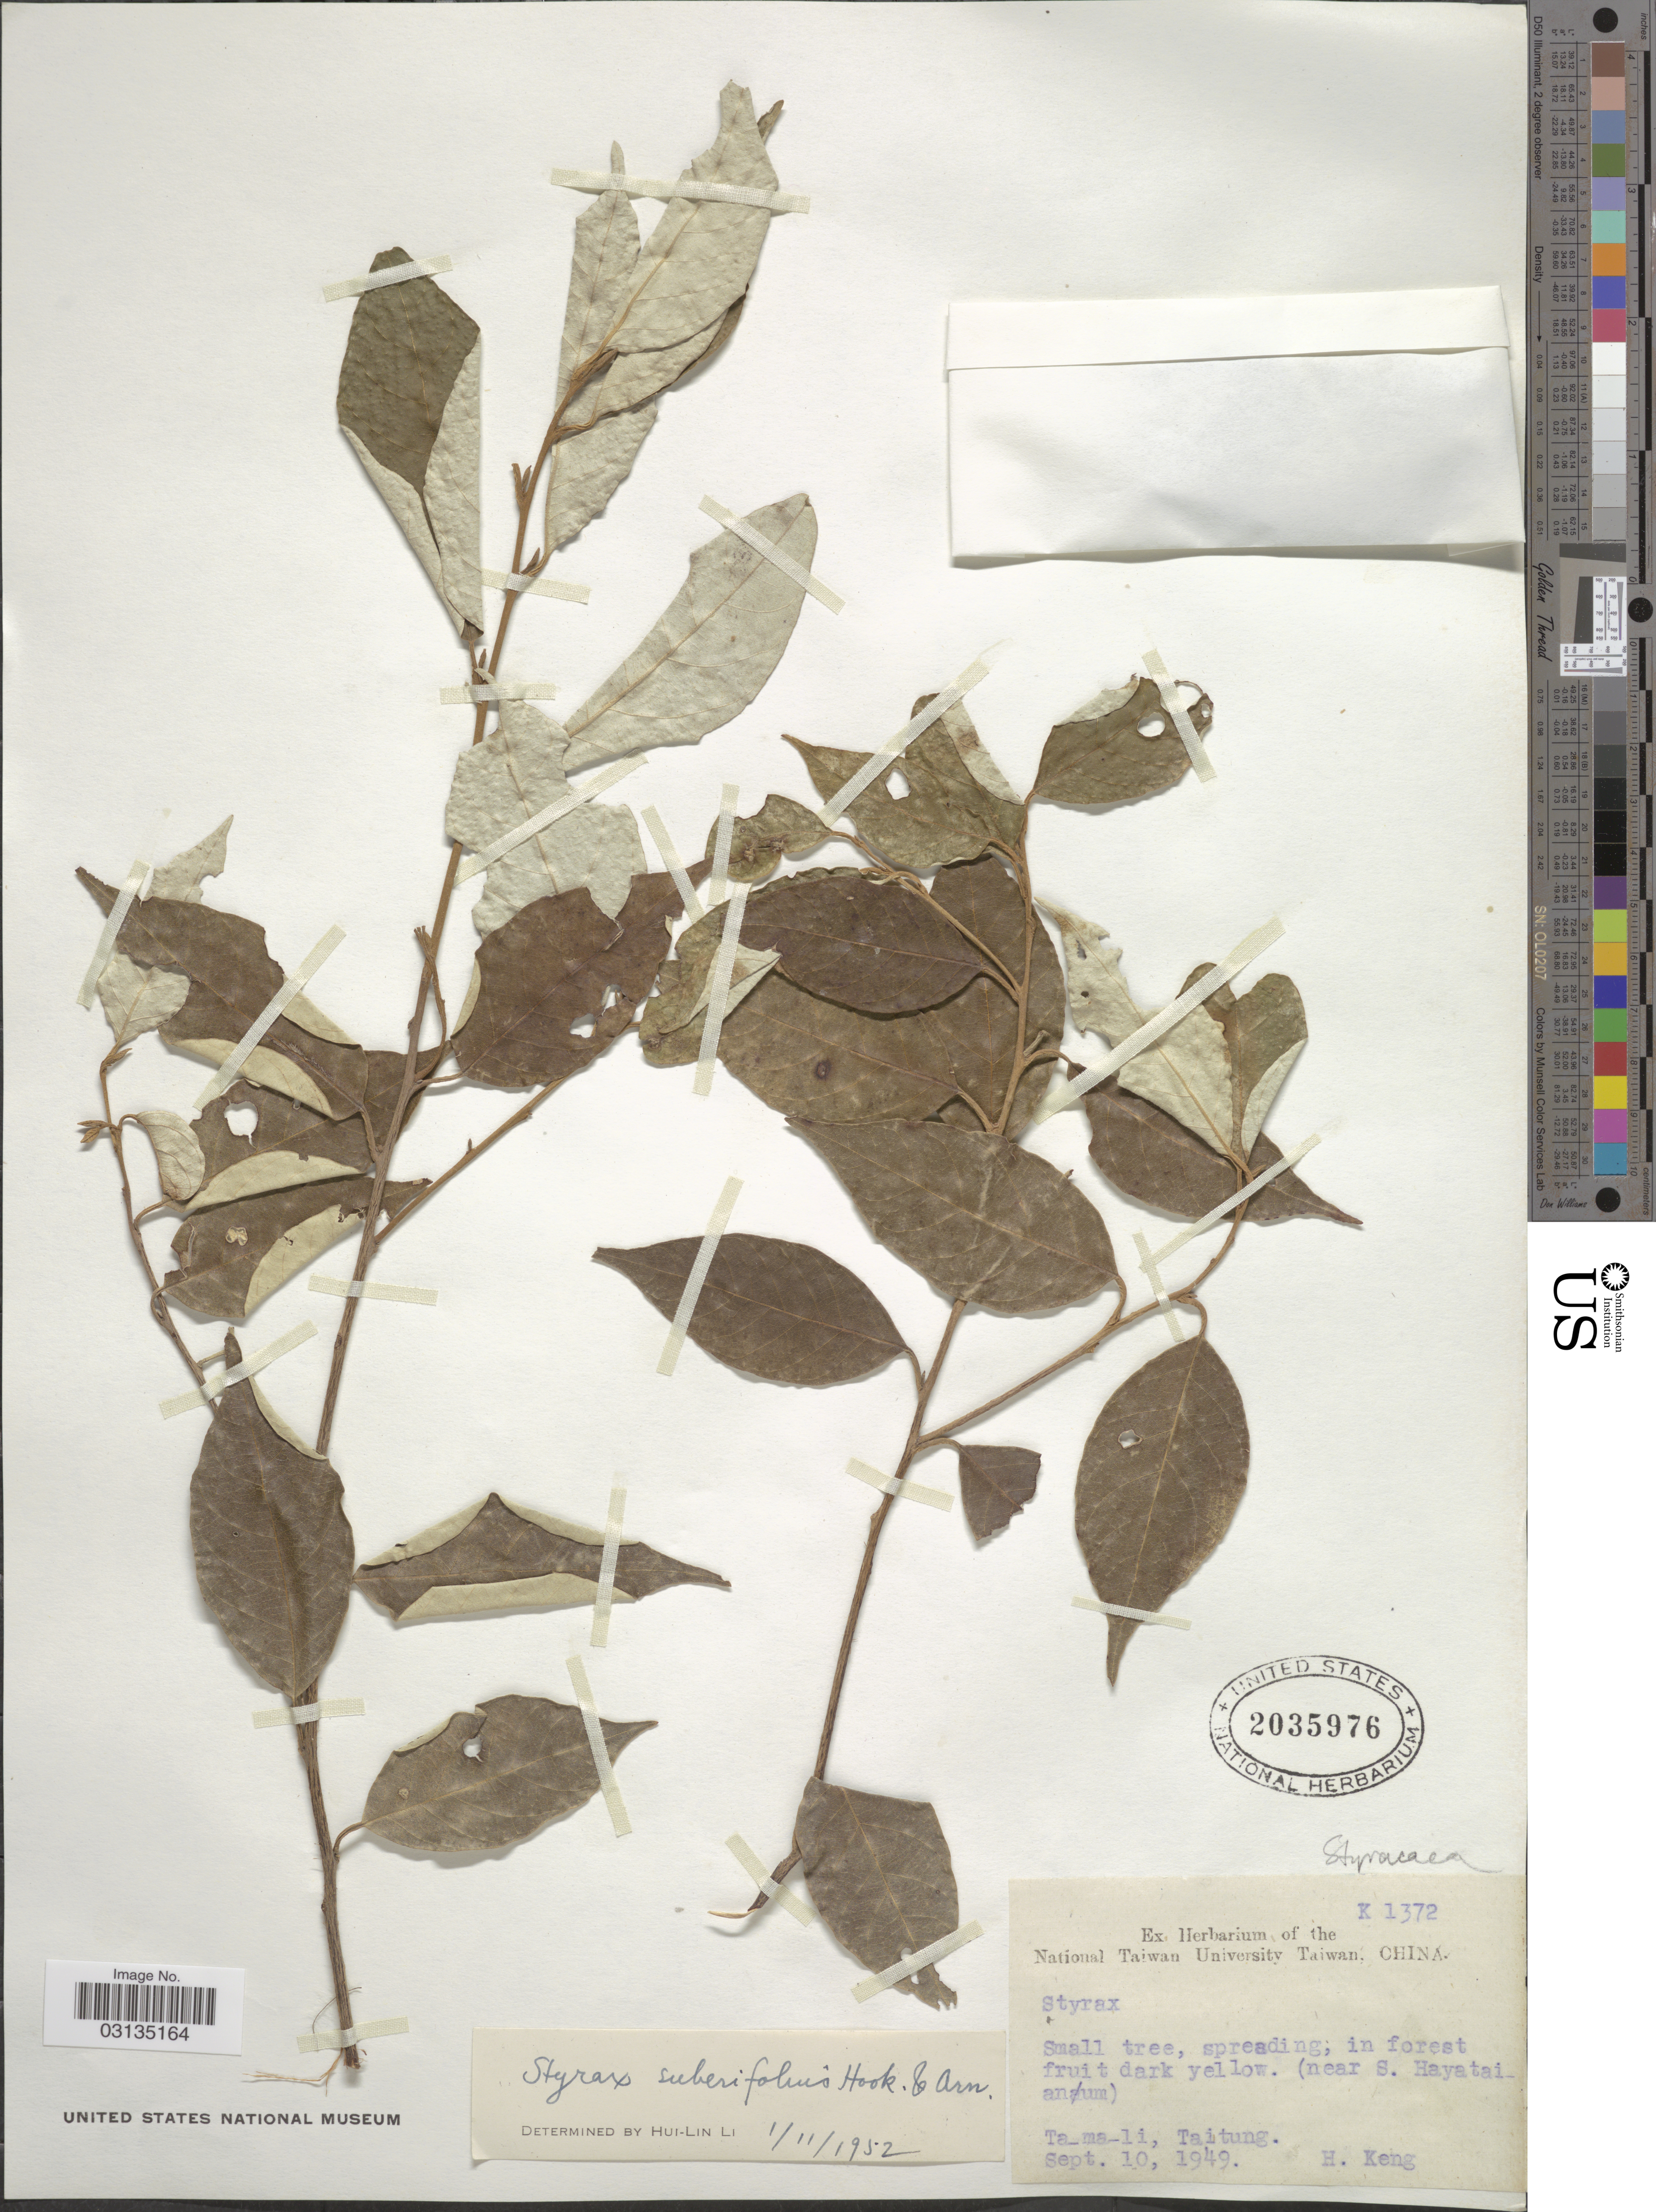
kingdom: Plantae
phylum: Tracheophyta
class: Magnoliopsida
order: Ericales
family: Styracaceae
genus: Styrax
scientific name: Styrax suberifolius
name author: Hook. & Arn.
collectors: H. Keng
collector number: K 1372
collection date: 1949-09-10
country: Taiwan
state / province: Taitung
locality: Ta-ma-li, Taitung, (near S. Hayatai anum).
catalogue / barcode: US 2035976